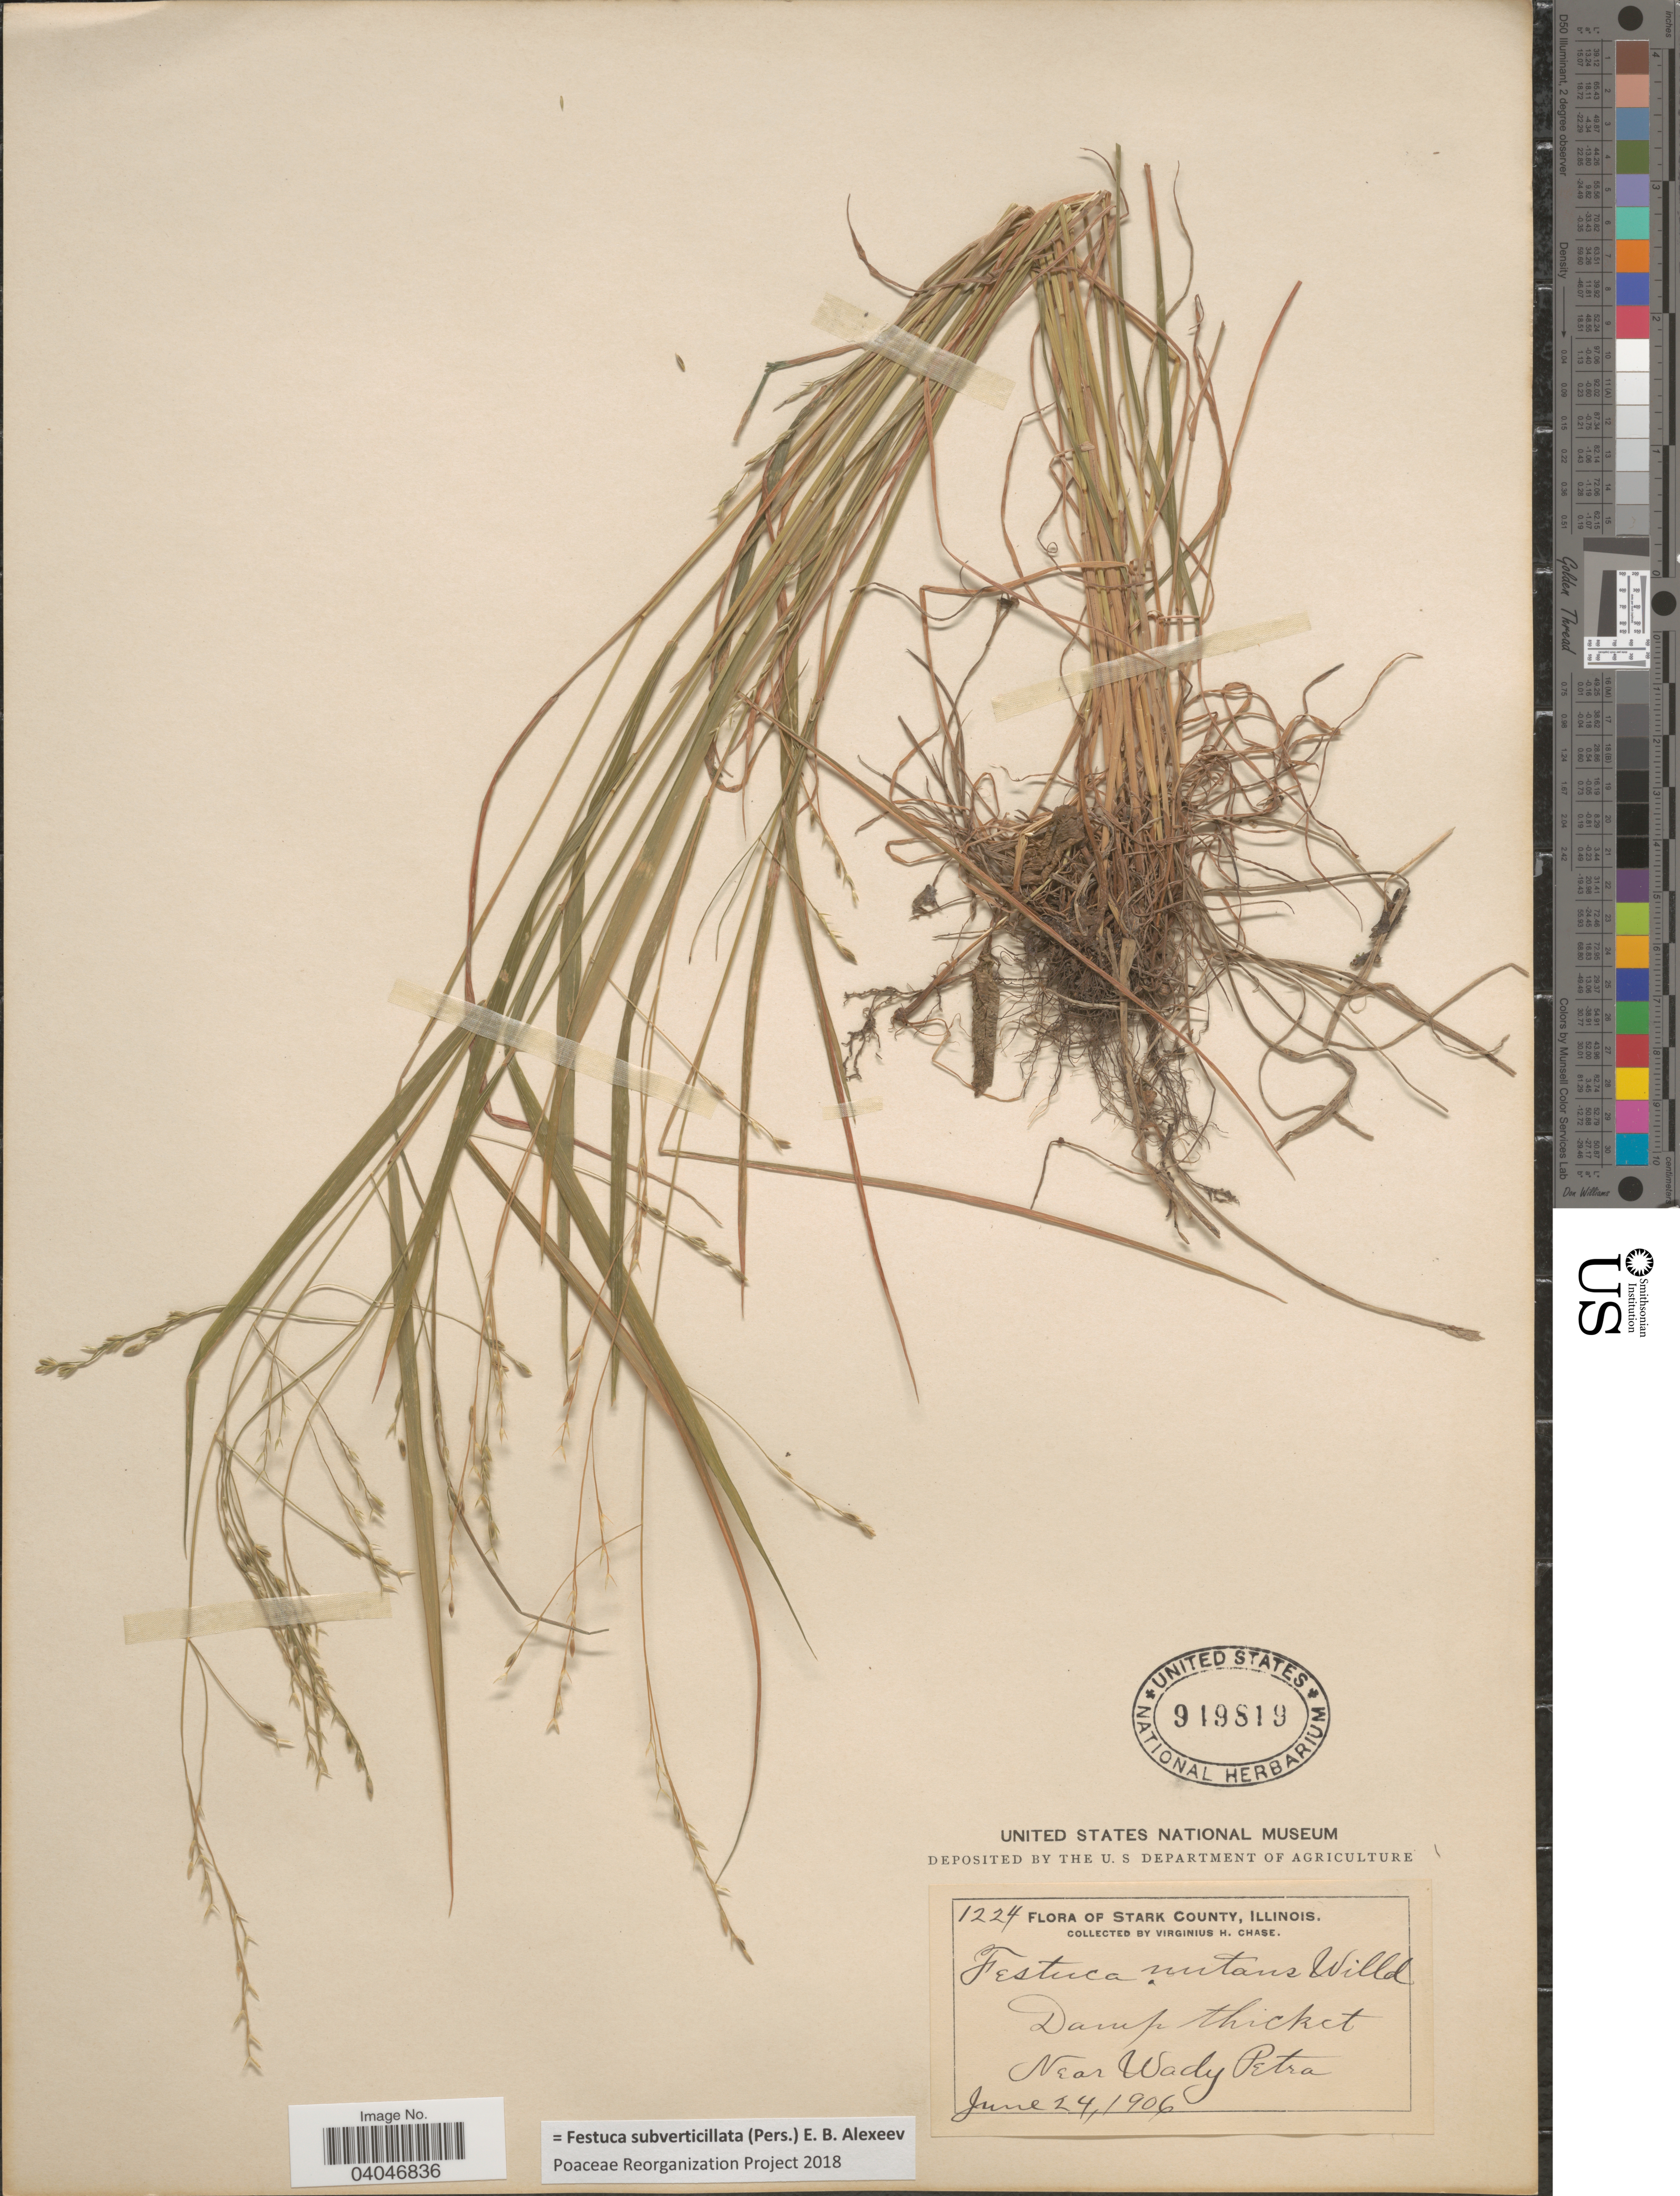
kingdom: Plantae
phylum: Tracheophyta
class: Liliopsida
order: Poales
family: Poaceae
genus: Festuca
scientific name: Festuca subverticillata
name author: (Pers.) E.B. Alexeev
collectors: V. H. Chase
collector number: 1224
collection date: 1906-06-24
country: United States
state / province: Illinois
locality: Stark County. Damp thicket near Wady Petra.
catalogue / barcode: US 949819